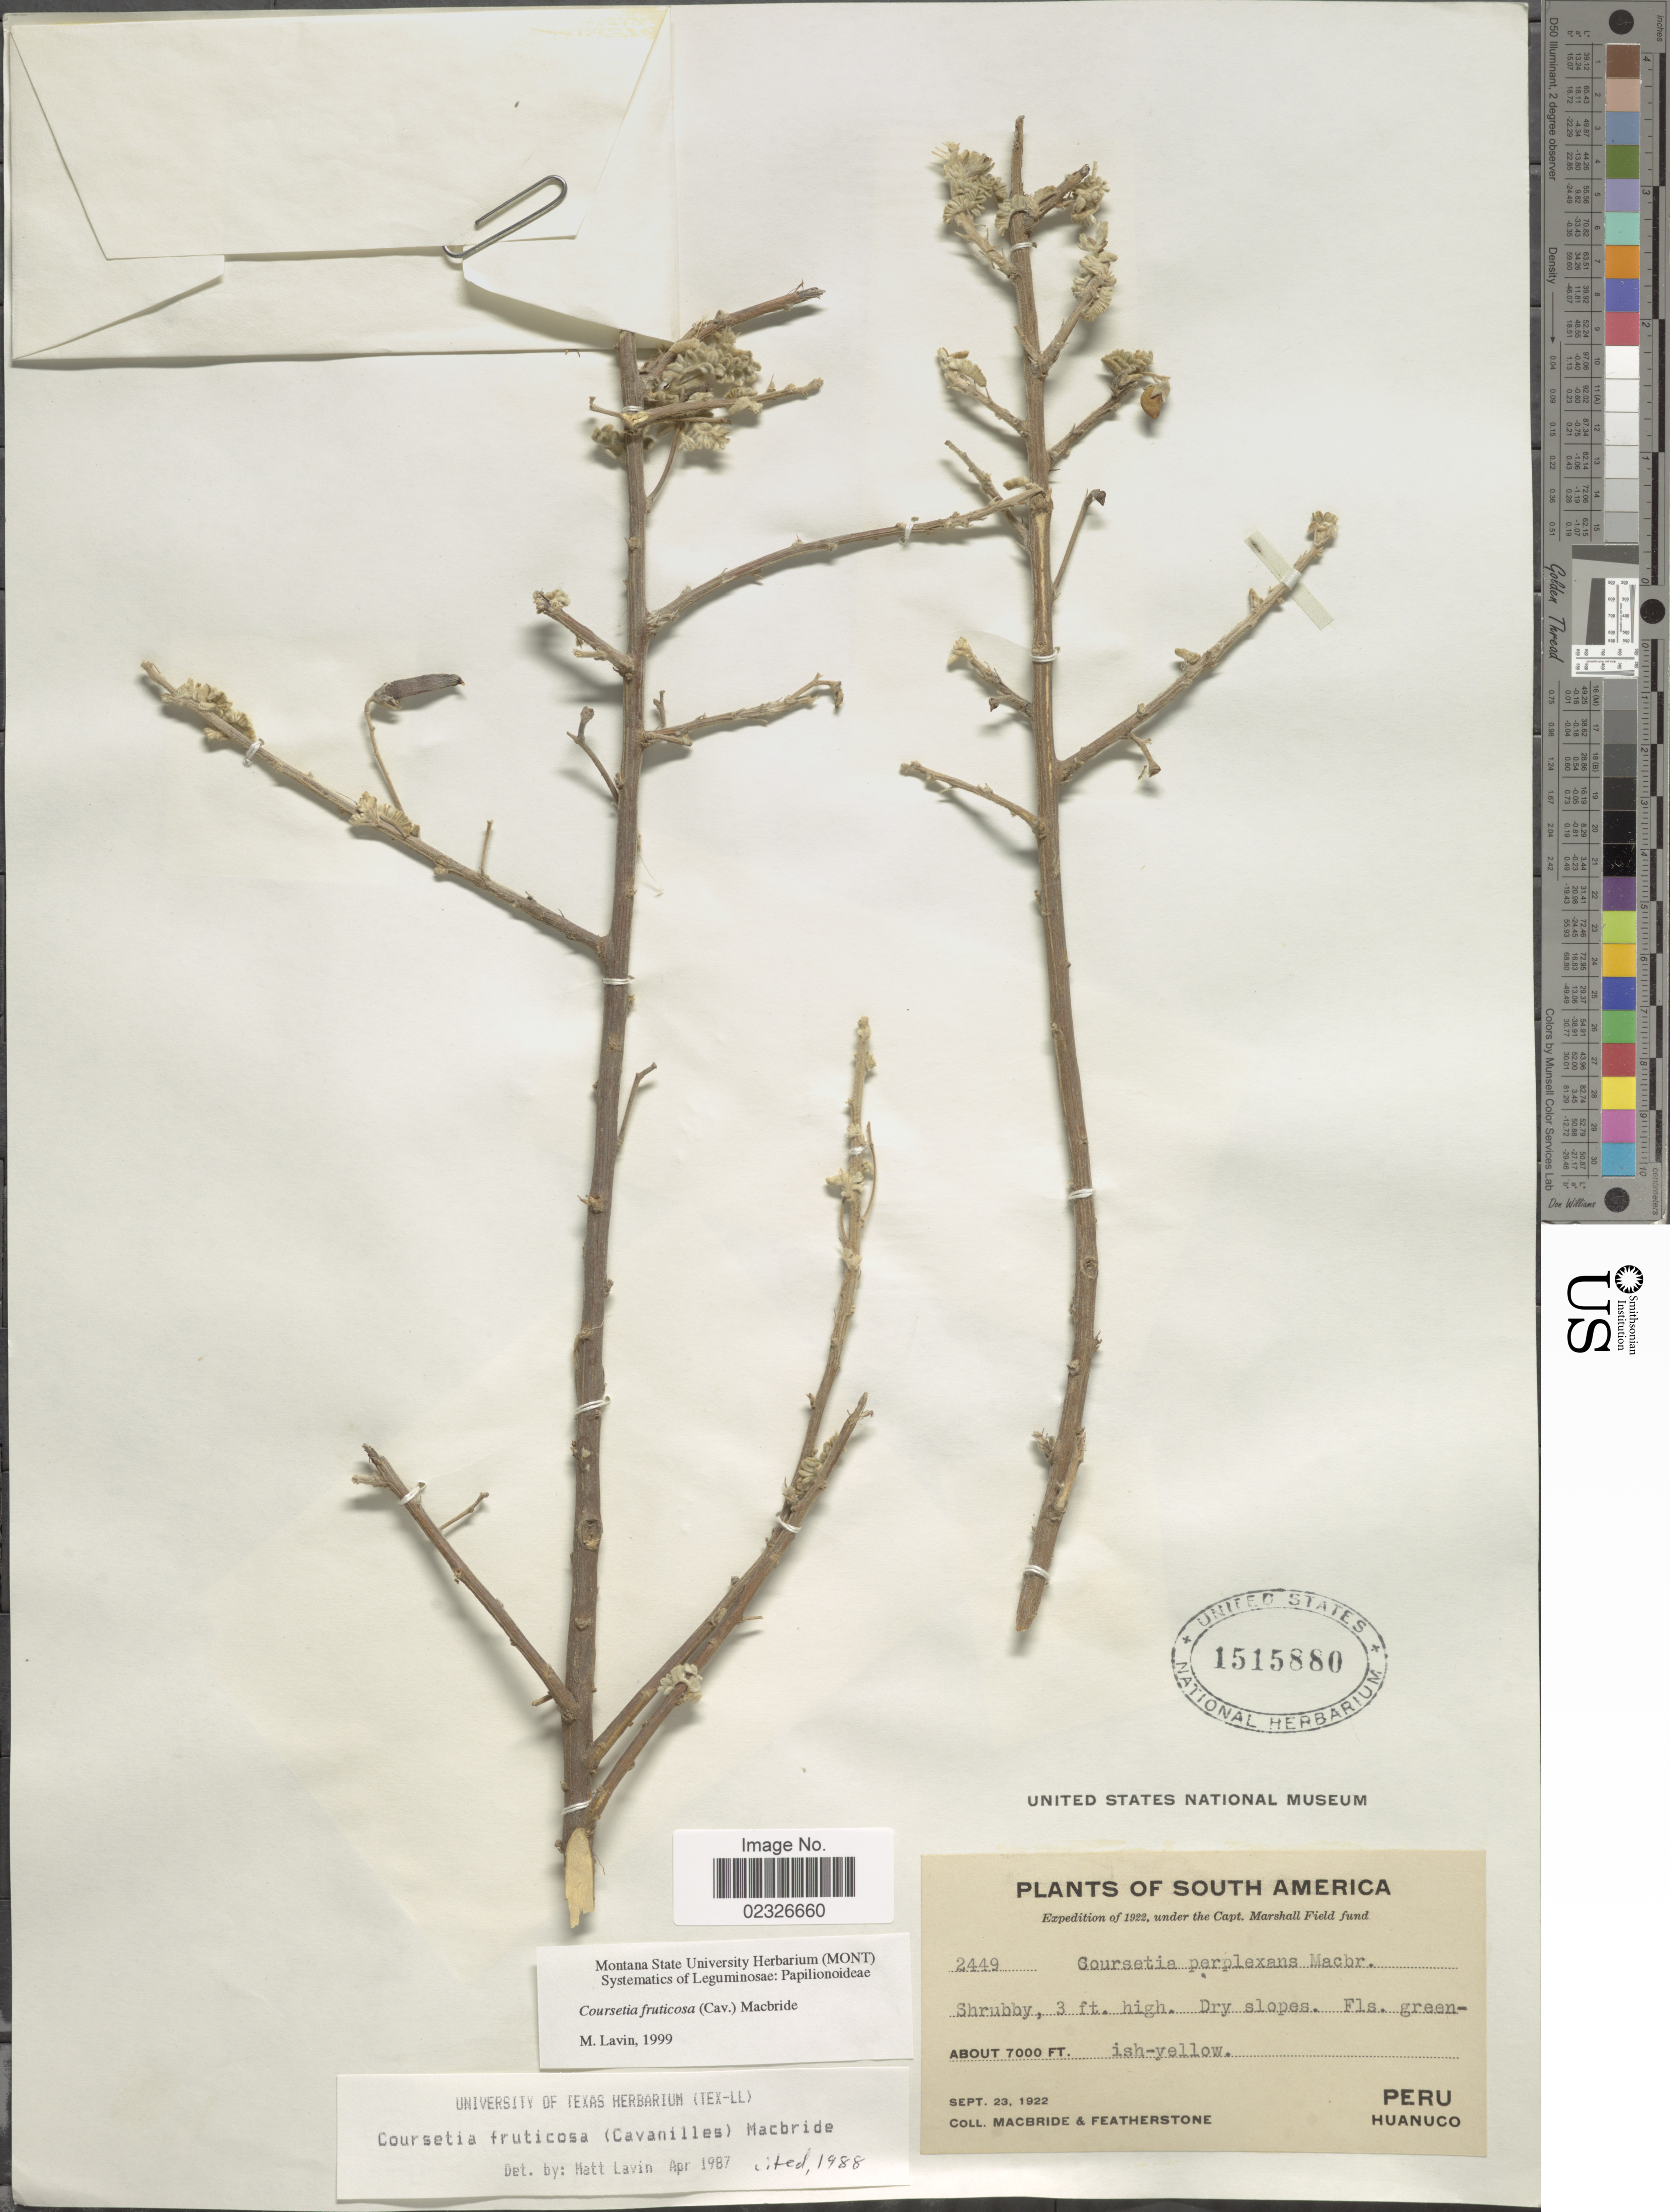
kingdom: Plantae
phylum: Tracheophyta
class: Magnoliopsida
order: Fabales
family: Fabaceae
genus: Coursetia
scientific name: Coursetia fruticosa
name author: (Cav.) J.F. Macbr.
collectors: Macbride, -- & -. Featherstone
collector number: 2449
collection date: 1922-09-23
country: Peru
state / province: Huánuco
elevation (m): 2134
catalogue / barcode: US 1515880